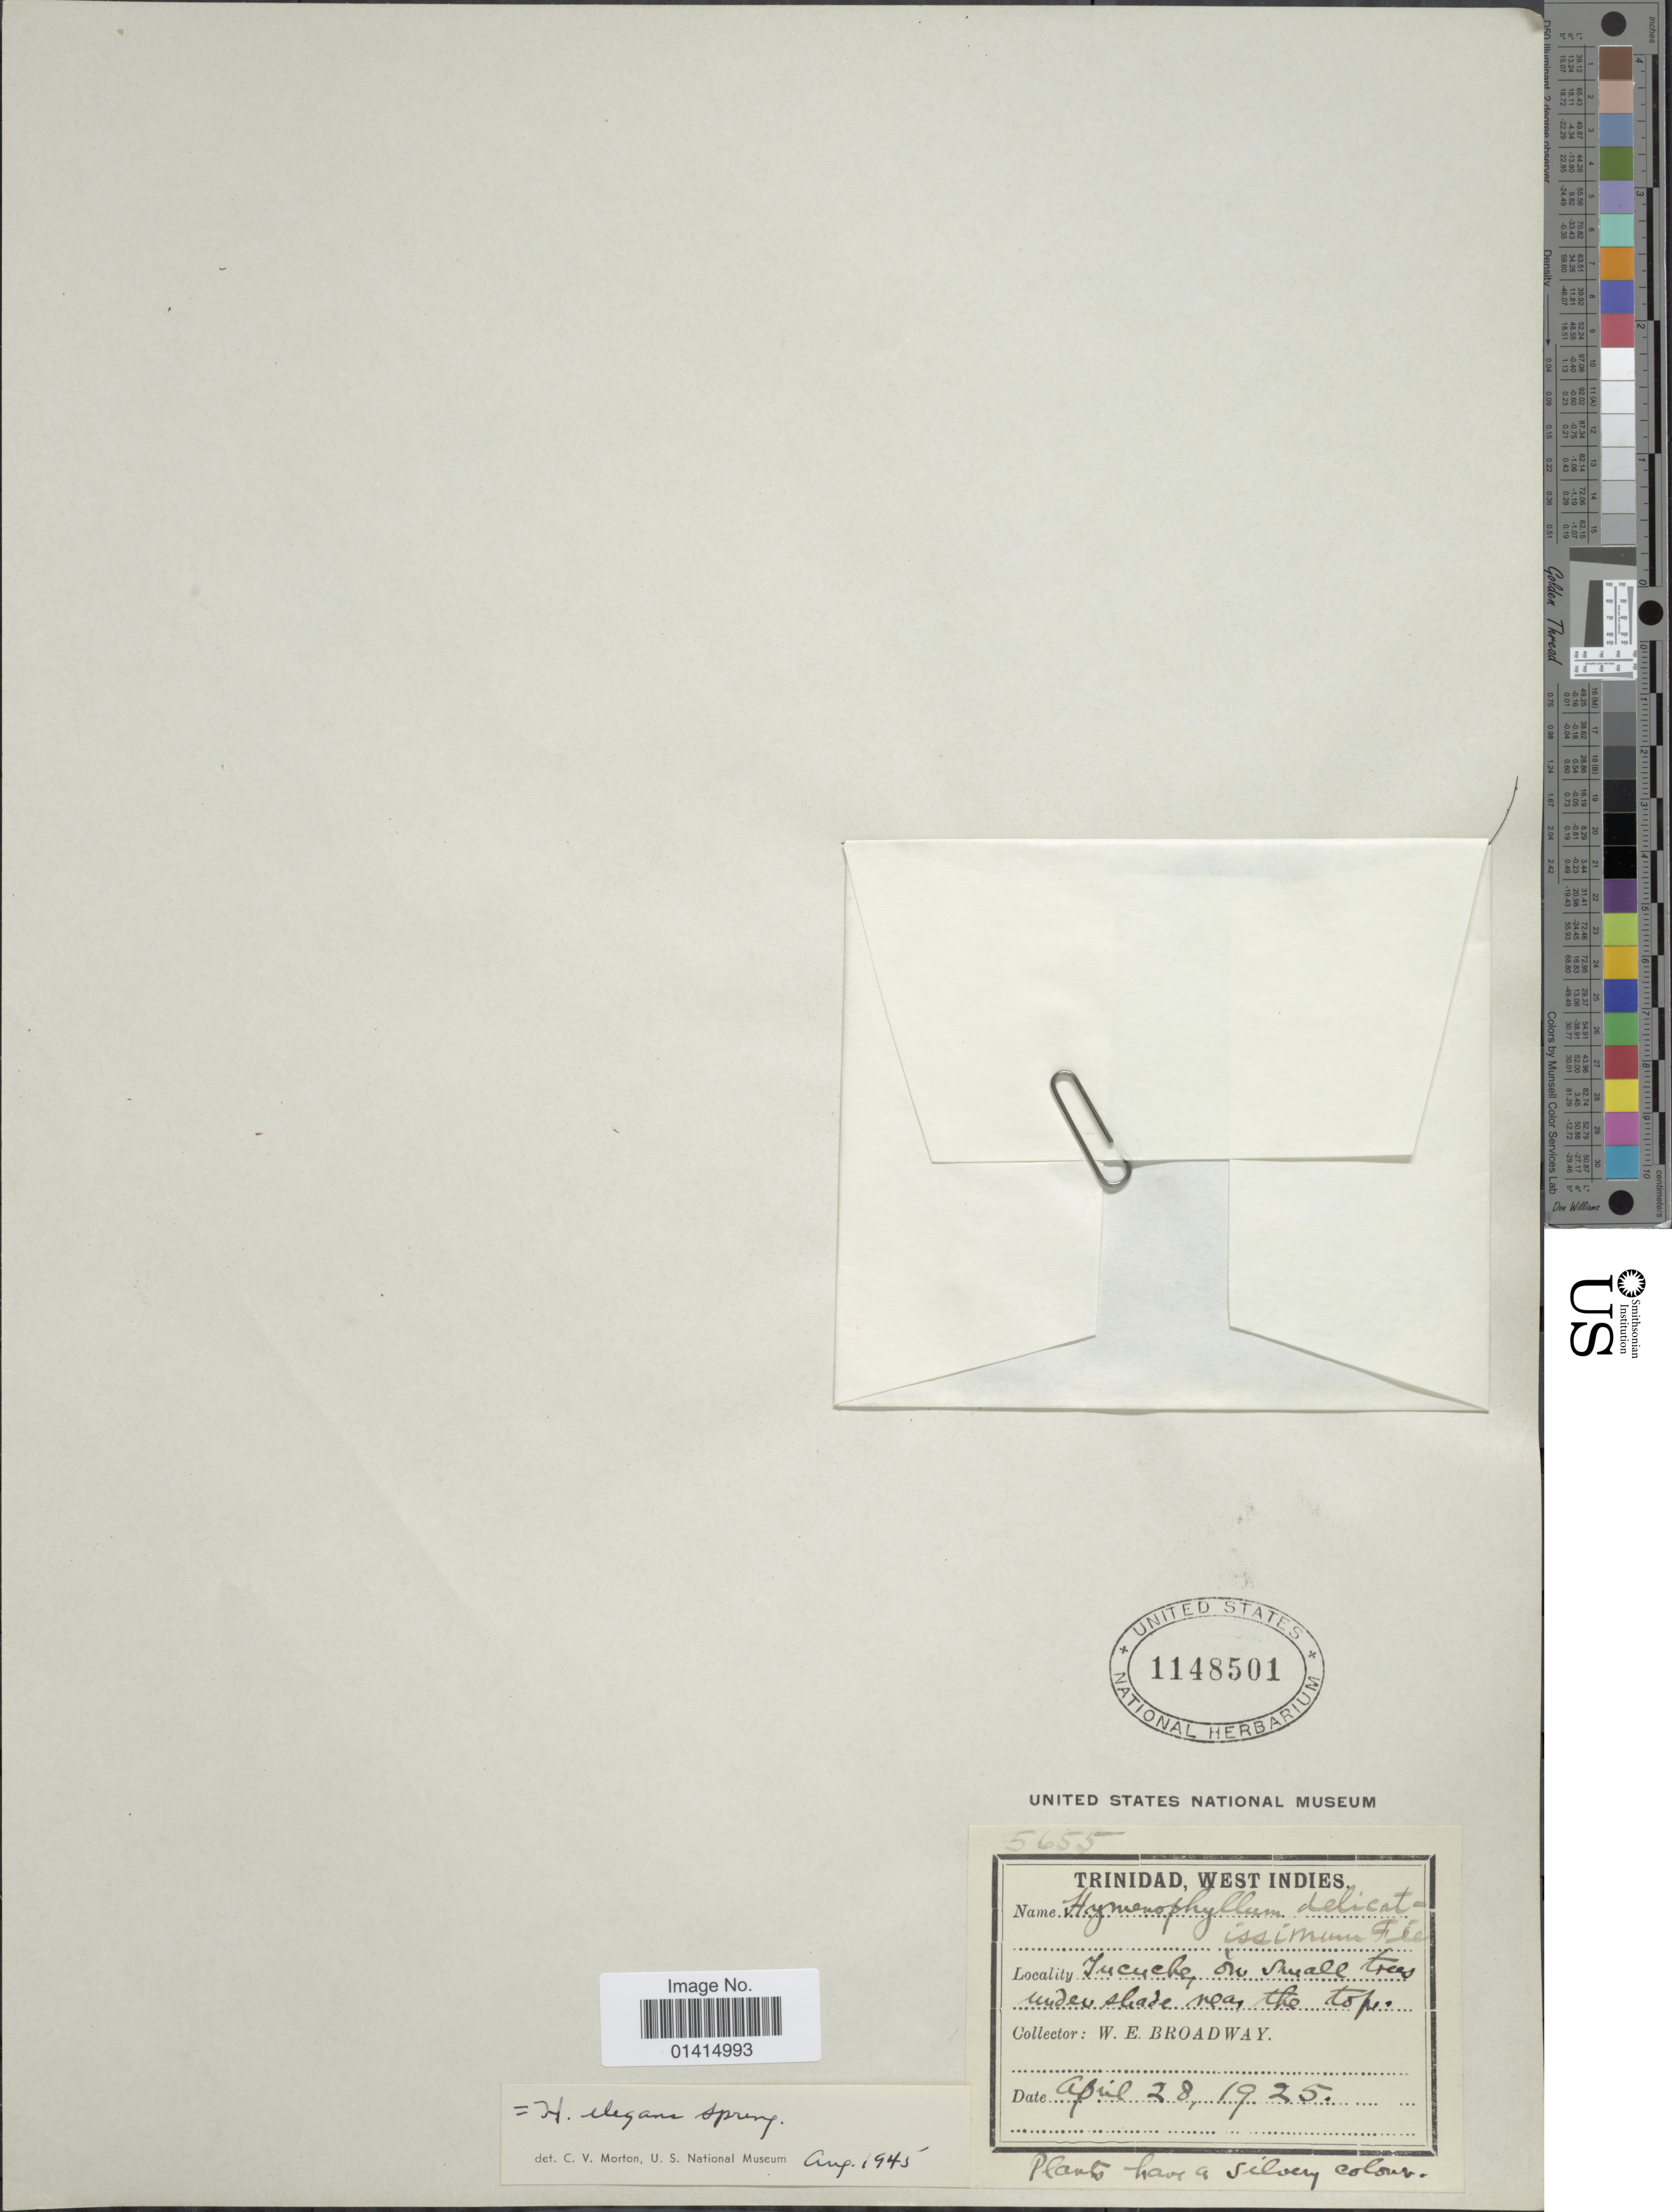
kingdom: Plantae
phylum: Tracheophyta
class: Polypodiopsida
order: Hymenophyllales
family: Hymenophyllaceae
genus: Hymenophyllum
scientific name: Hymenophyllum elegans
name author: Spreng.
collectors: W. E. Broadway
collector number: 5655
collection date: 1925-04-28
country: Trinidad and Tobago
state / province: Trinidad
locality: Tucuche, on small trees under shade near the top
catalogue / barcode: US 1148501